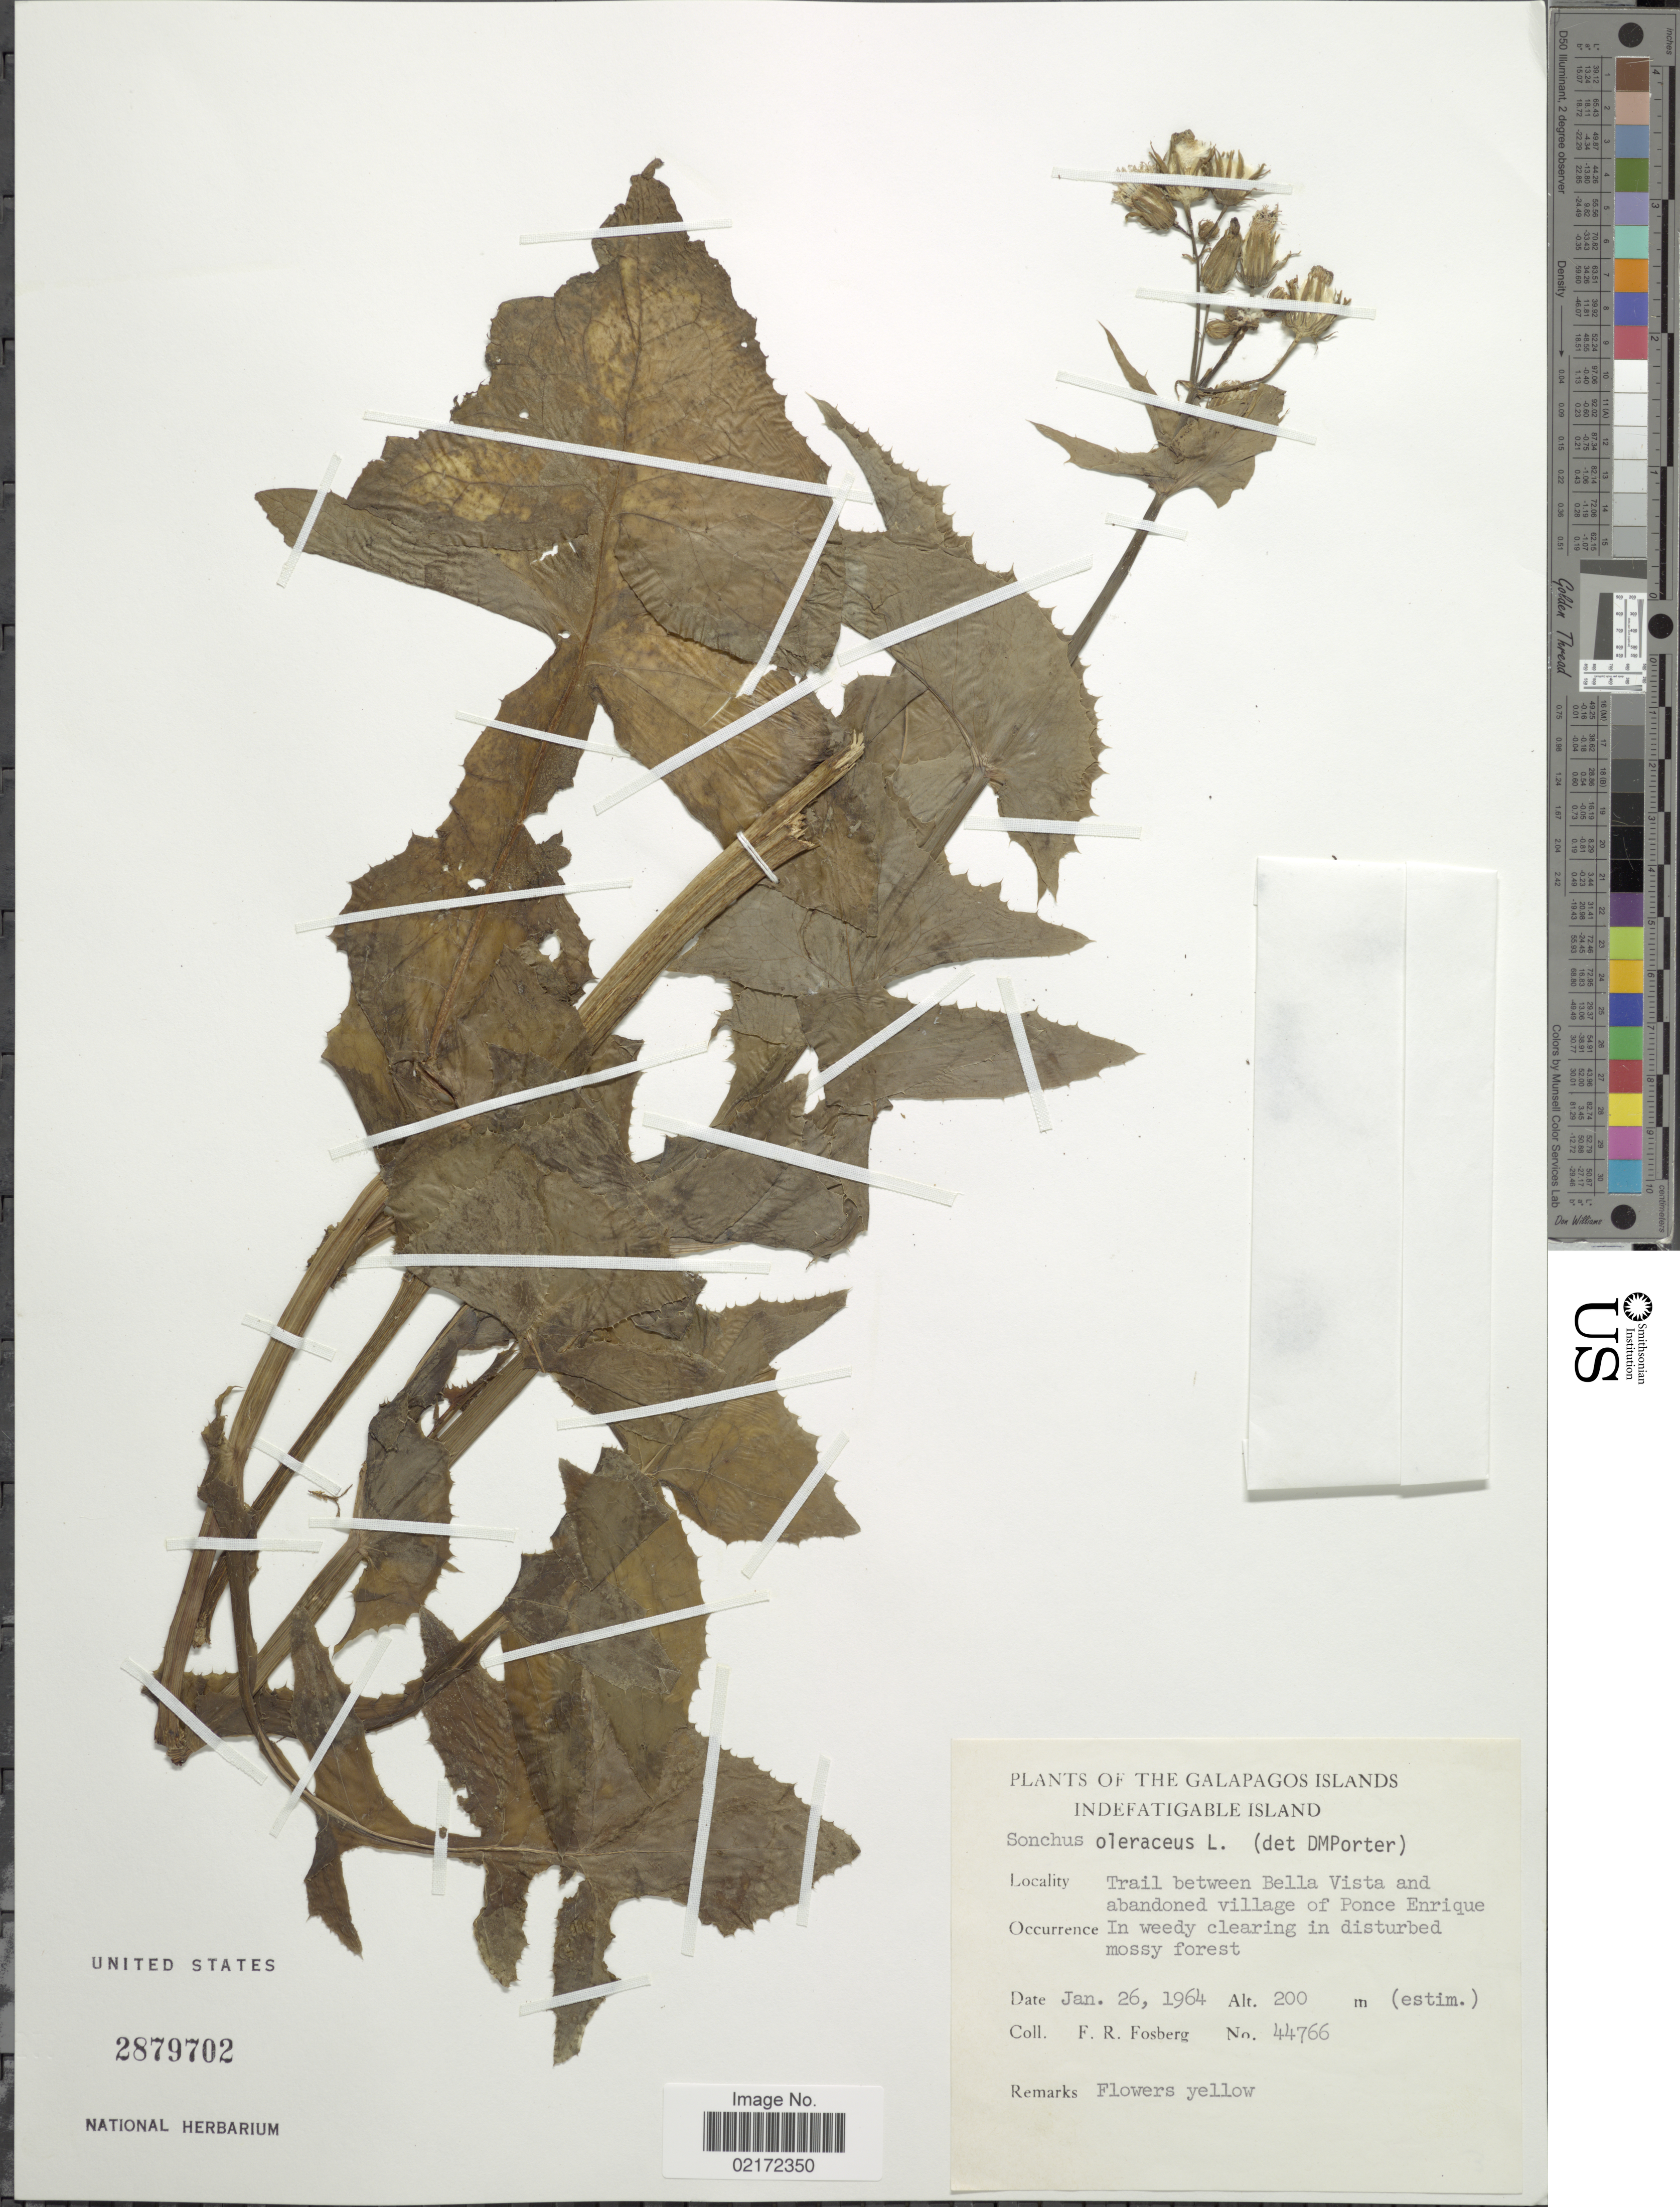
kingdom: Plantae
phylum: Tracheophyta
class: Magnoliopsida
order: Asterales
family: Asteraceae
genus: Sonchus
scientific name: Sonchus oleraceus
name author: L.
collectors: F. R. Fosberg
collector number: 44766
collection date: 1964-01-26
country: Ecuador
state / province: Colón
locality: Galapagos Islands. Indefatigable Island. Trail between Bella Vista and abandoned village of Ponce Enrique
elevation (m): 200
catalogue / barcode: US 2879702